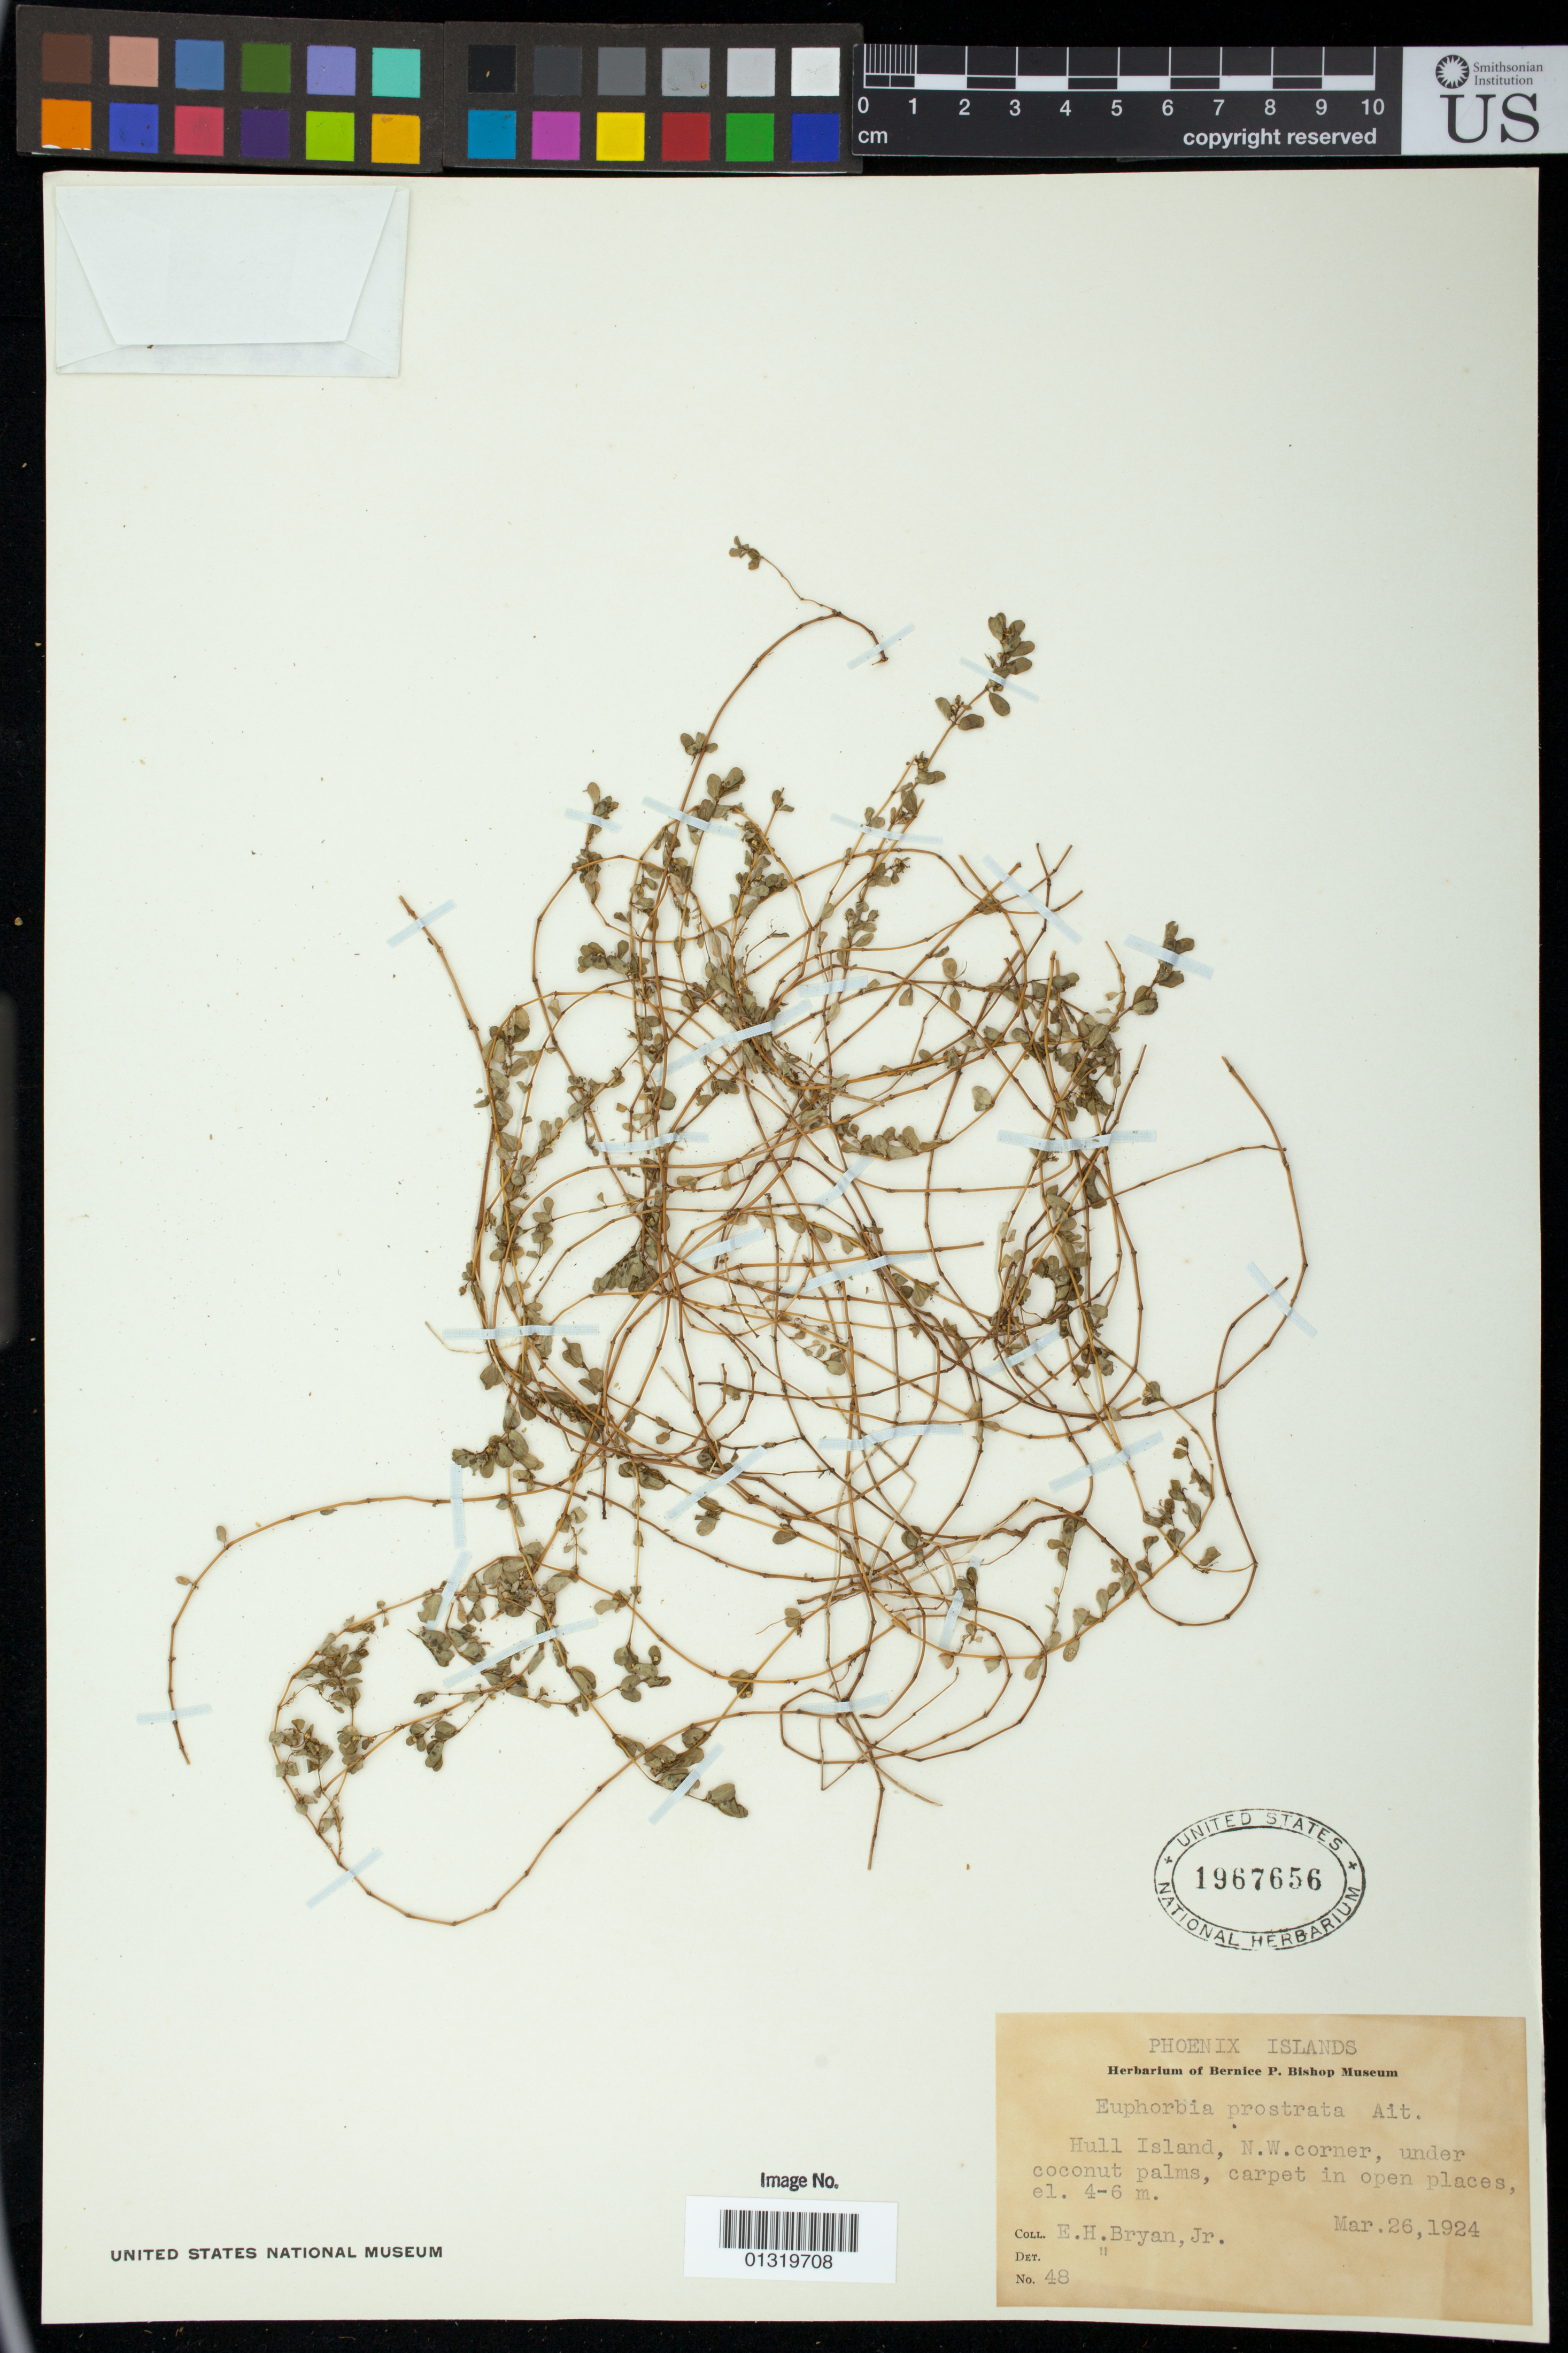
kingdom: Plantae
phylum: Tracheophyta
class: Magnoliopsida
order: Malpighiales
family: Euphorbiaceae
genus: Euphorbia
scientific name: Euphorbia prostrata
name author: Aiton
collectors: E. Bryan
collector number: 48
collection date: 1924-03-26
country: Kiribati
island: Orona [Hull] Atoll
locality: Hull Island (Orona Island), N.W. corner, under coconut palms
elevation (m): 4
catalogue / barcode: US 1967656